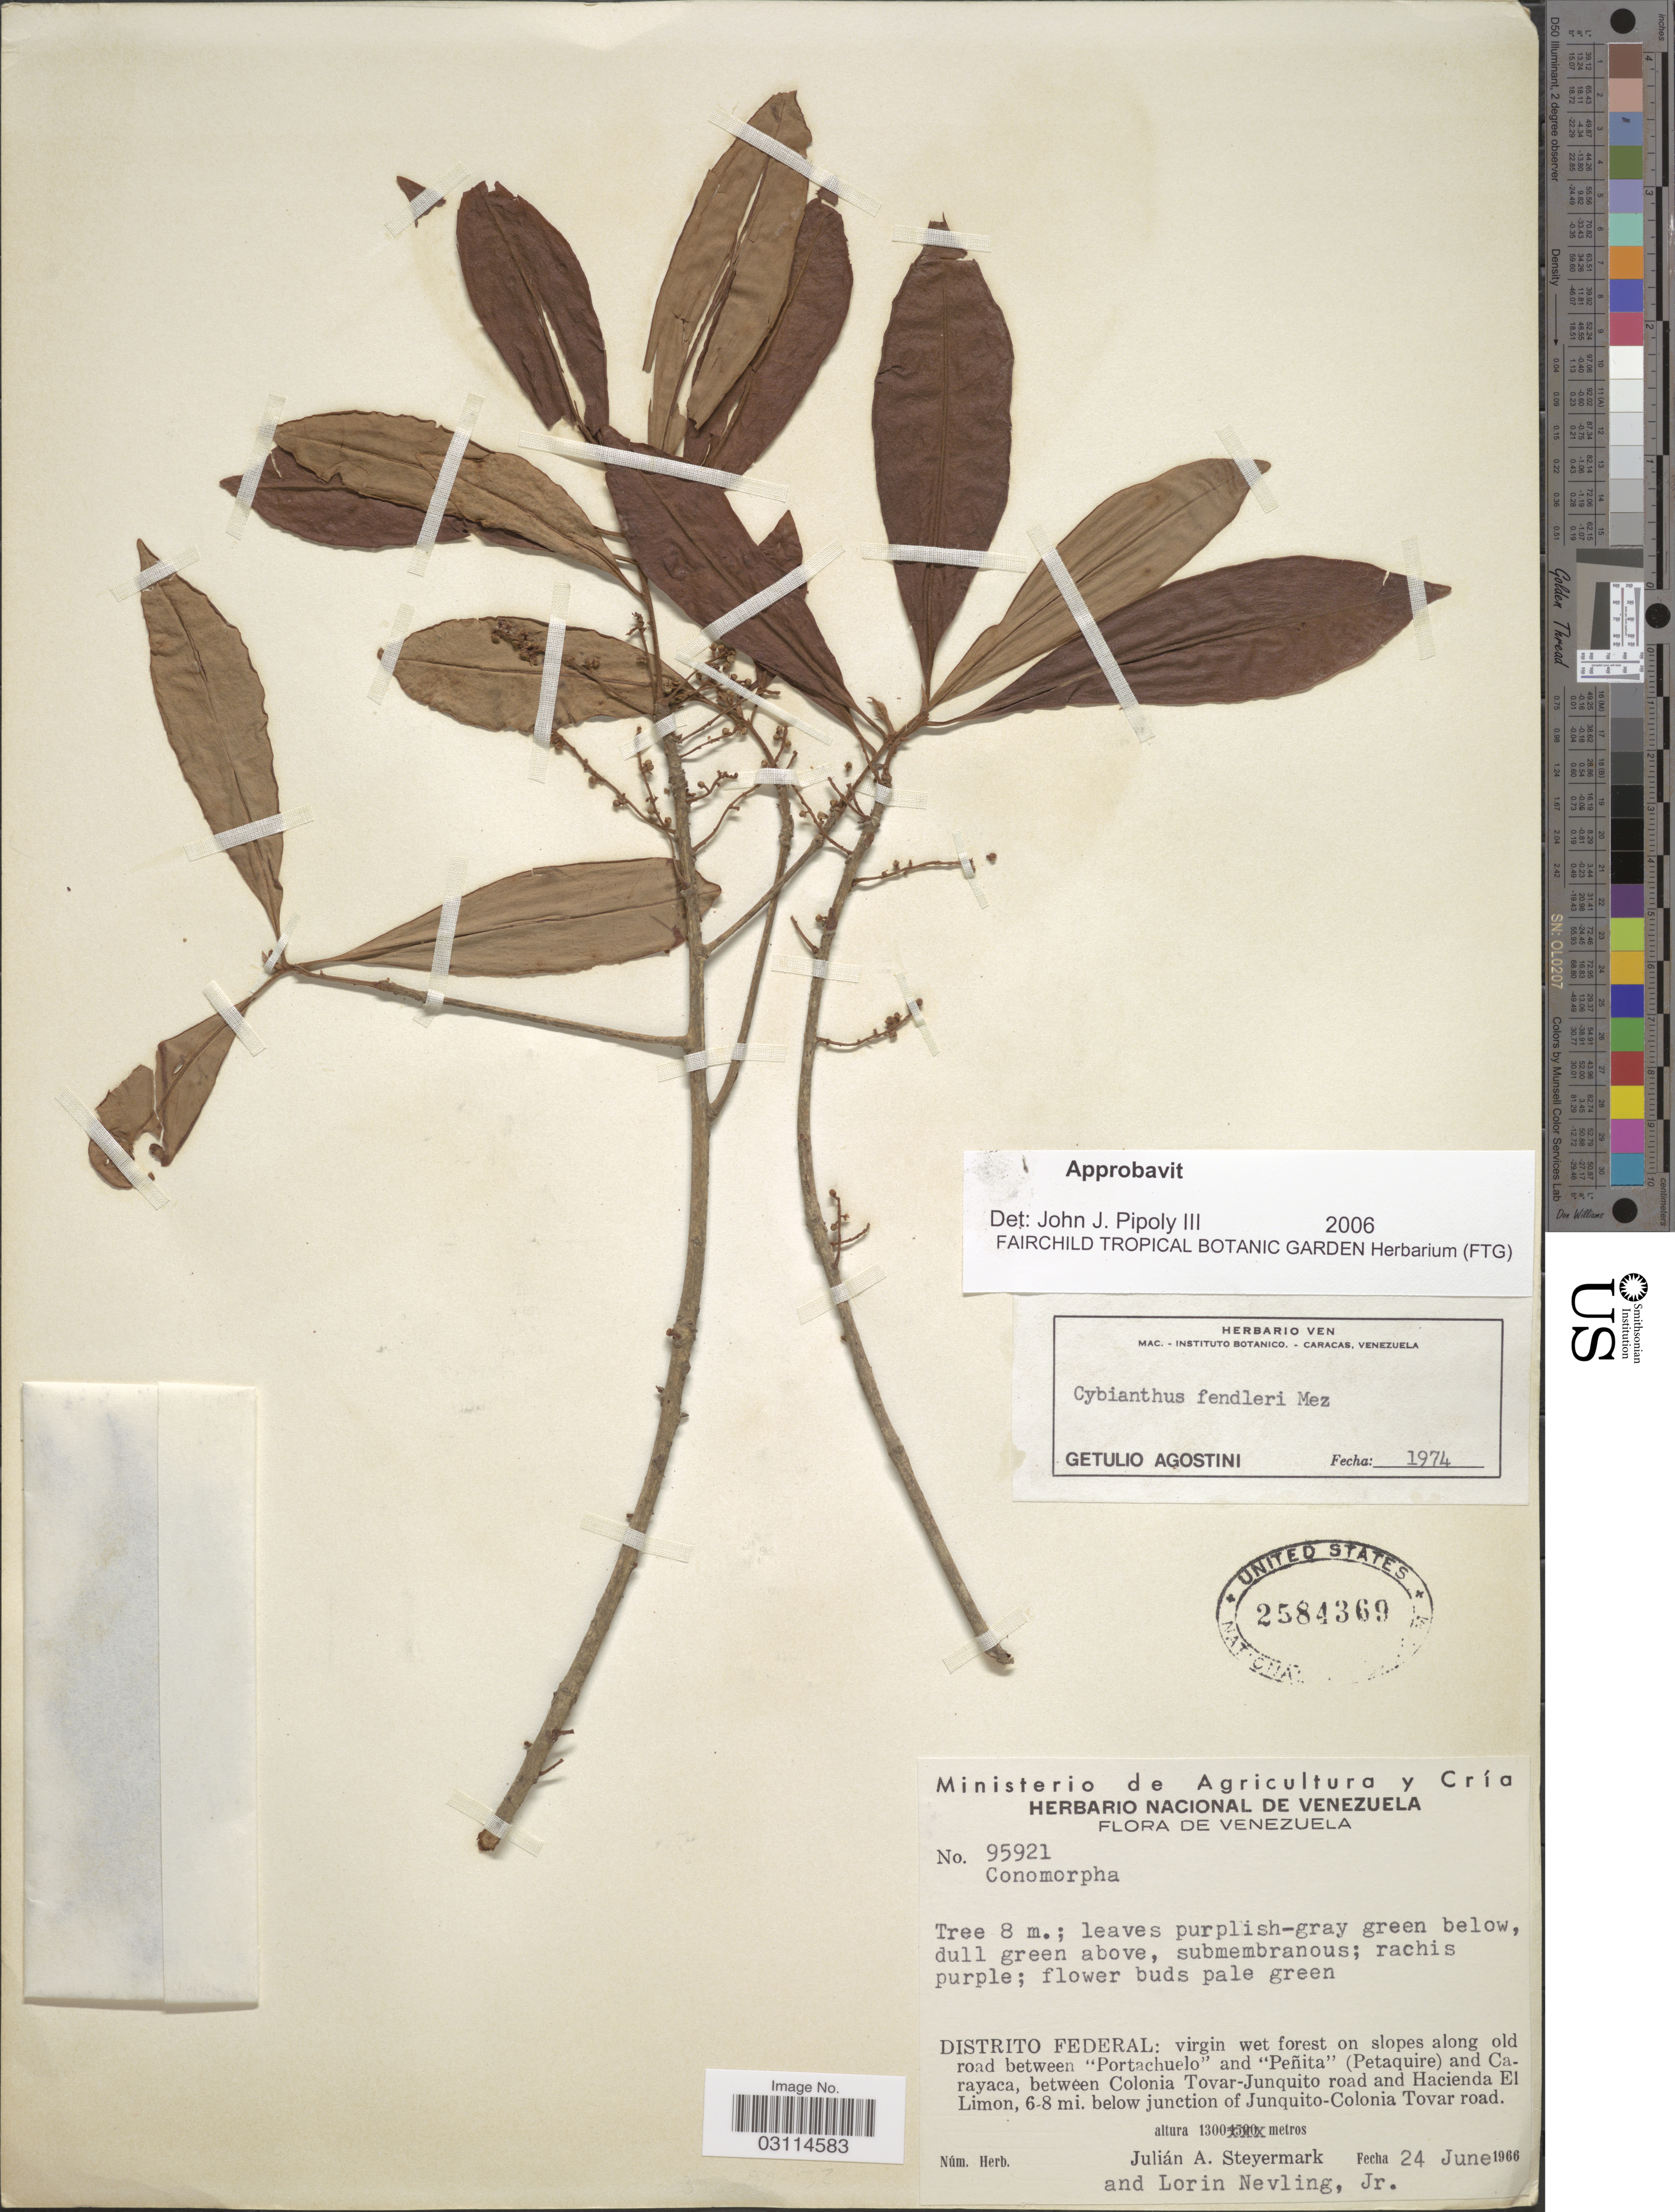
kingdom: Plantae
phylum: Tracheophyta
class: Magnoliopsida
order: Ericales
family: Primulaceae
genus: Cybianthus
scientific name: Cybianthus fendleri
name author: Mez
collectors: J. Steyermark & L. Nevling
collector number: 95921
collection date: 1966-06-24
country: Venezuela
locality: Distrito Federal: virgin wet forest on slopes along old road between "Portachuelo" and "Peñita" (Petaquire) and Carayaca, between Colonia Tovar-Junquito road and Hacienda El Limon, 6-8 mi. below junction of Junquito-Colonia Tovar road.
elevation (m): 1300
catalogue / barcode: US 2584369